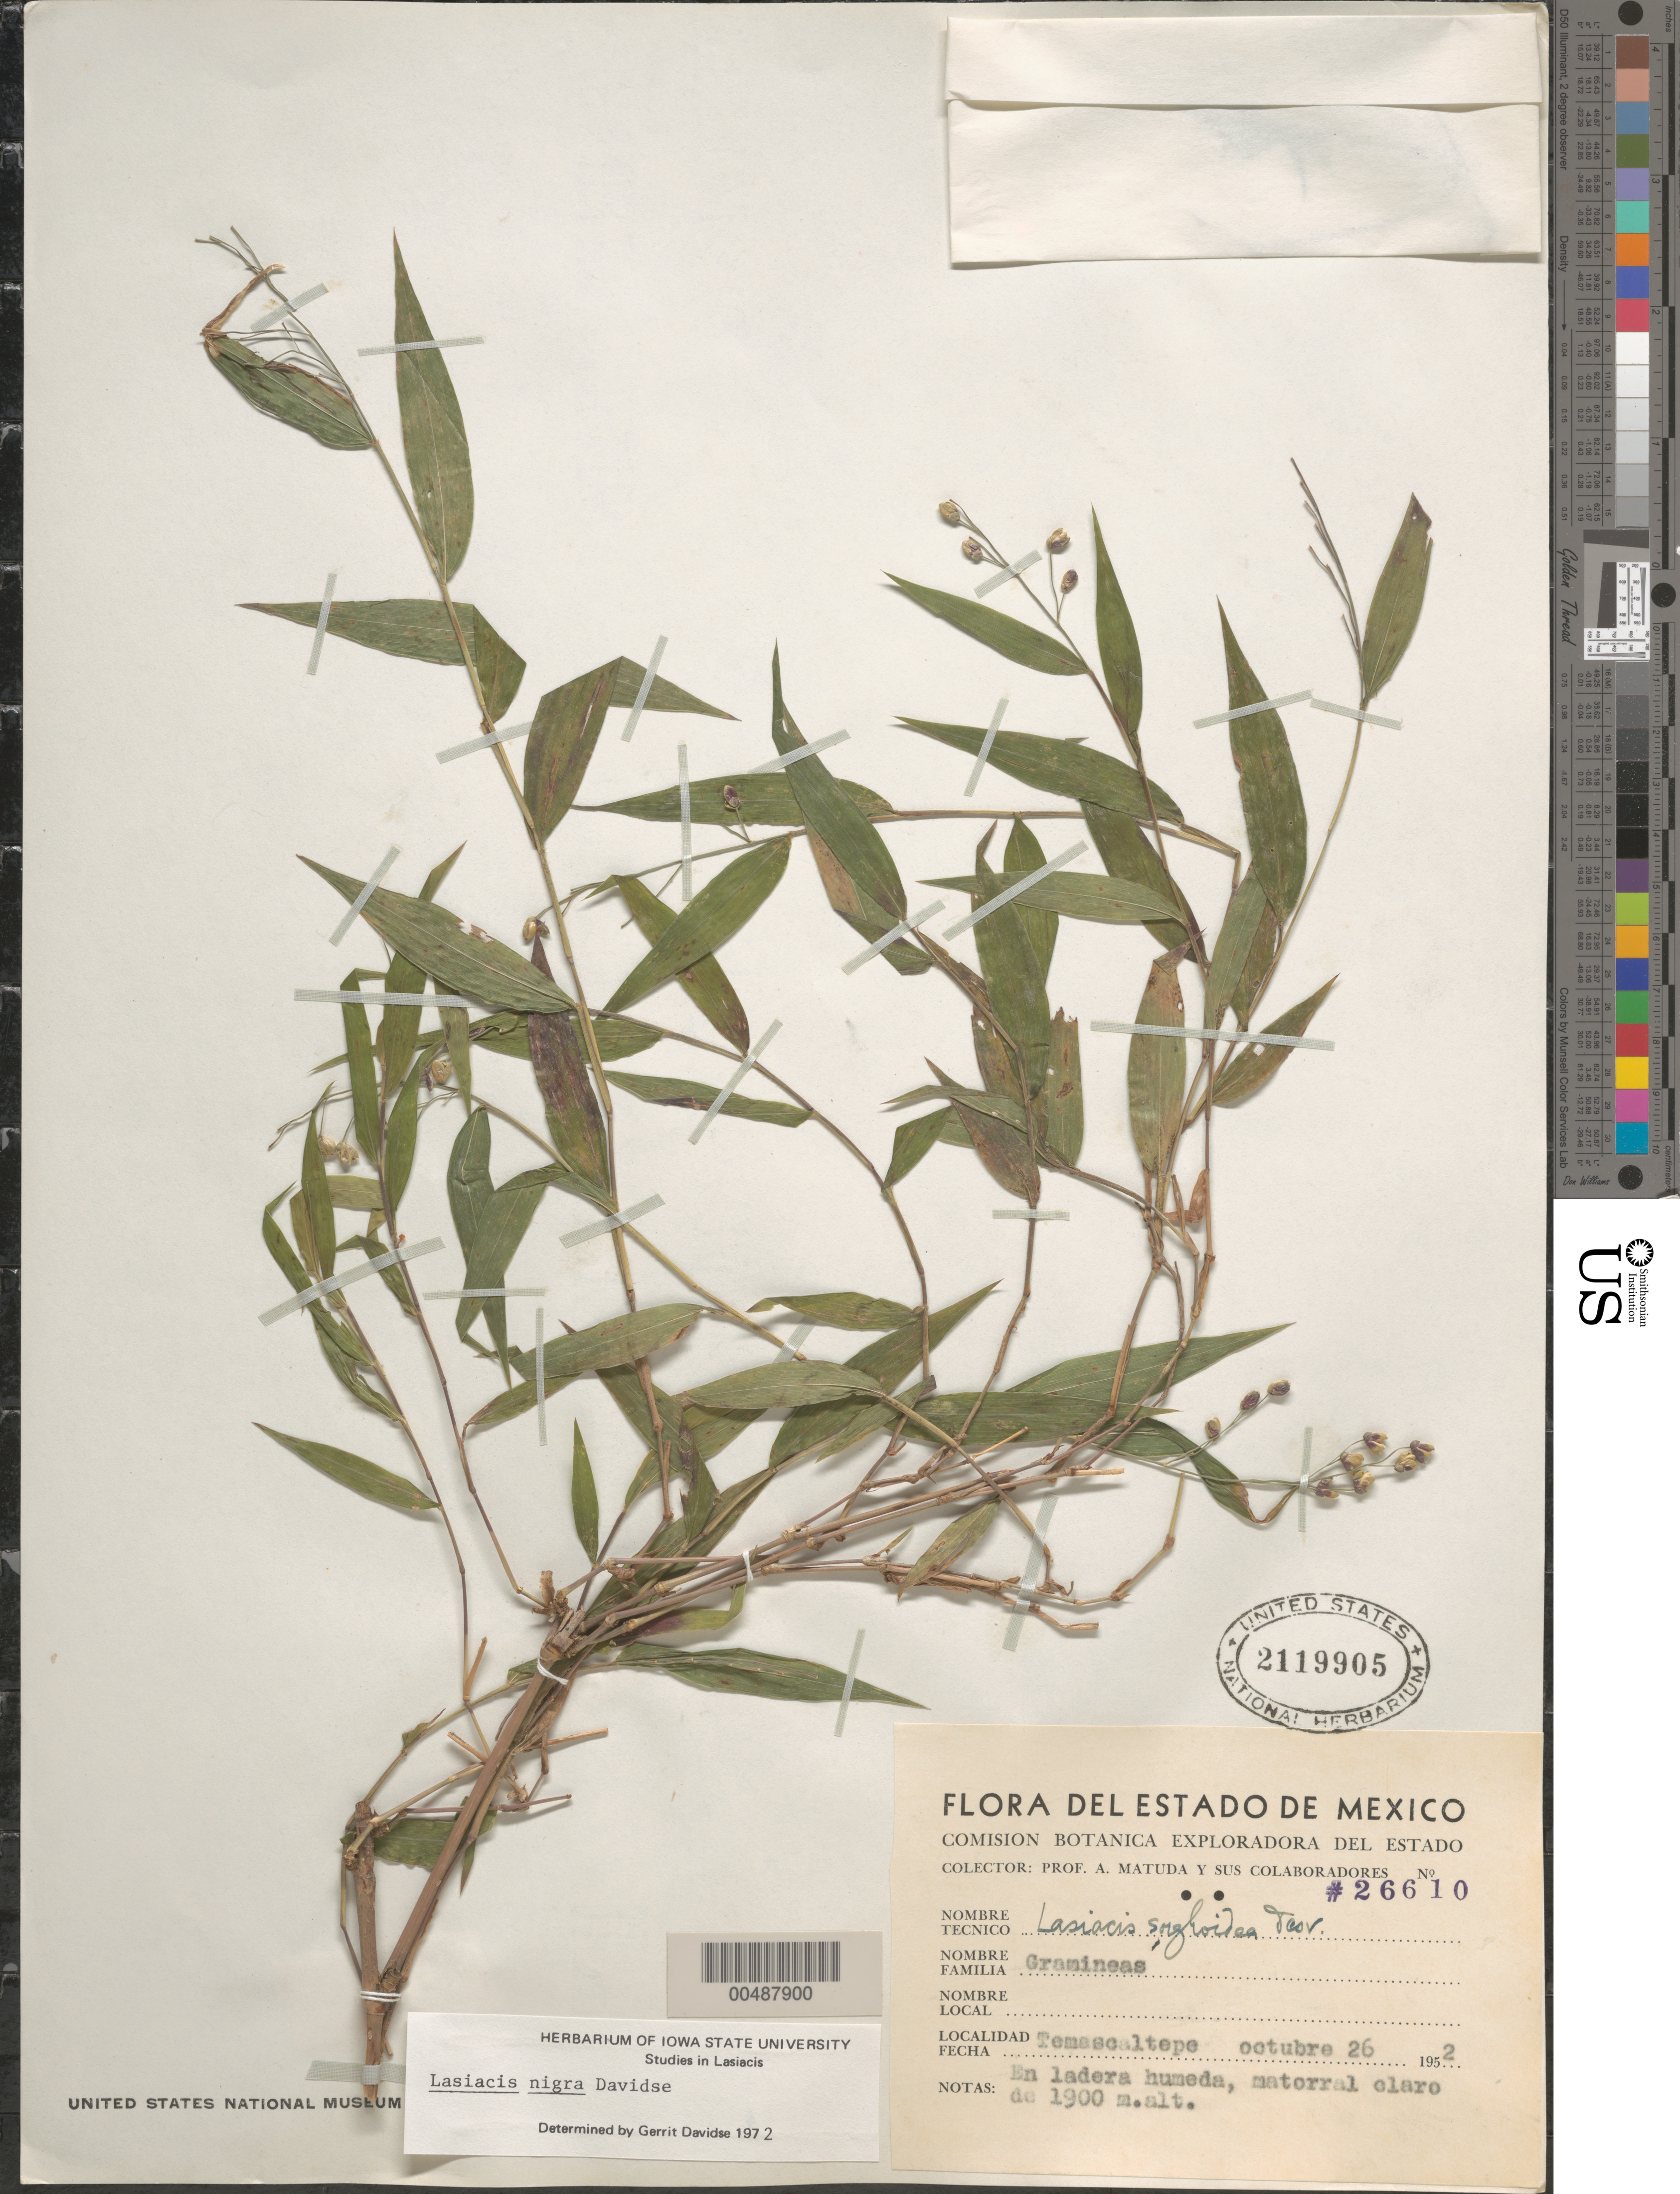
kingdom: Plantae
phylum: Tracheophyta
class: Liliopsida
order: Poales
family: Poaceae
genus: Lasiacis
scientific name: Lasiacis maxonii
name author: Swallen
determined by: Davidse, Gerrit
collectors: E. Matuda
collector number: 26610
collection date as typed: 26 Oct 1952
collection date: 1952-10-26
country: Mexico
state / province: México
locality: Temescaltepec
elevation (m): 1900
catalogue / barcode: US 2119905